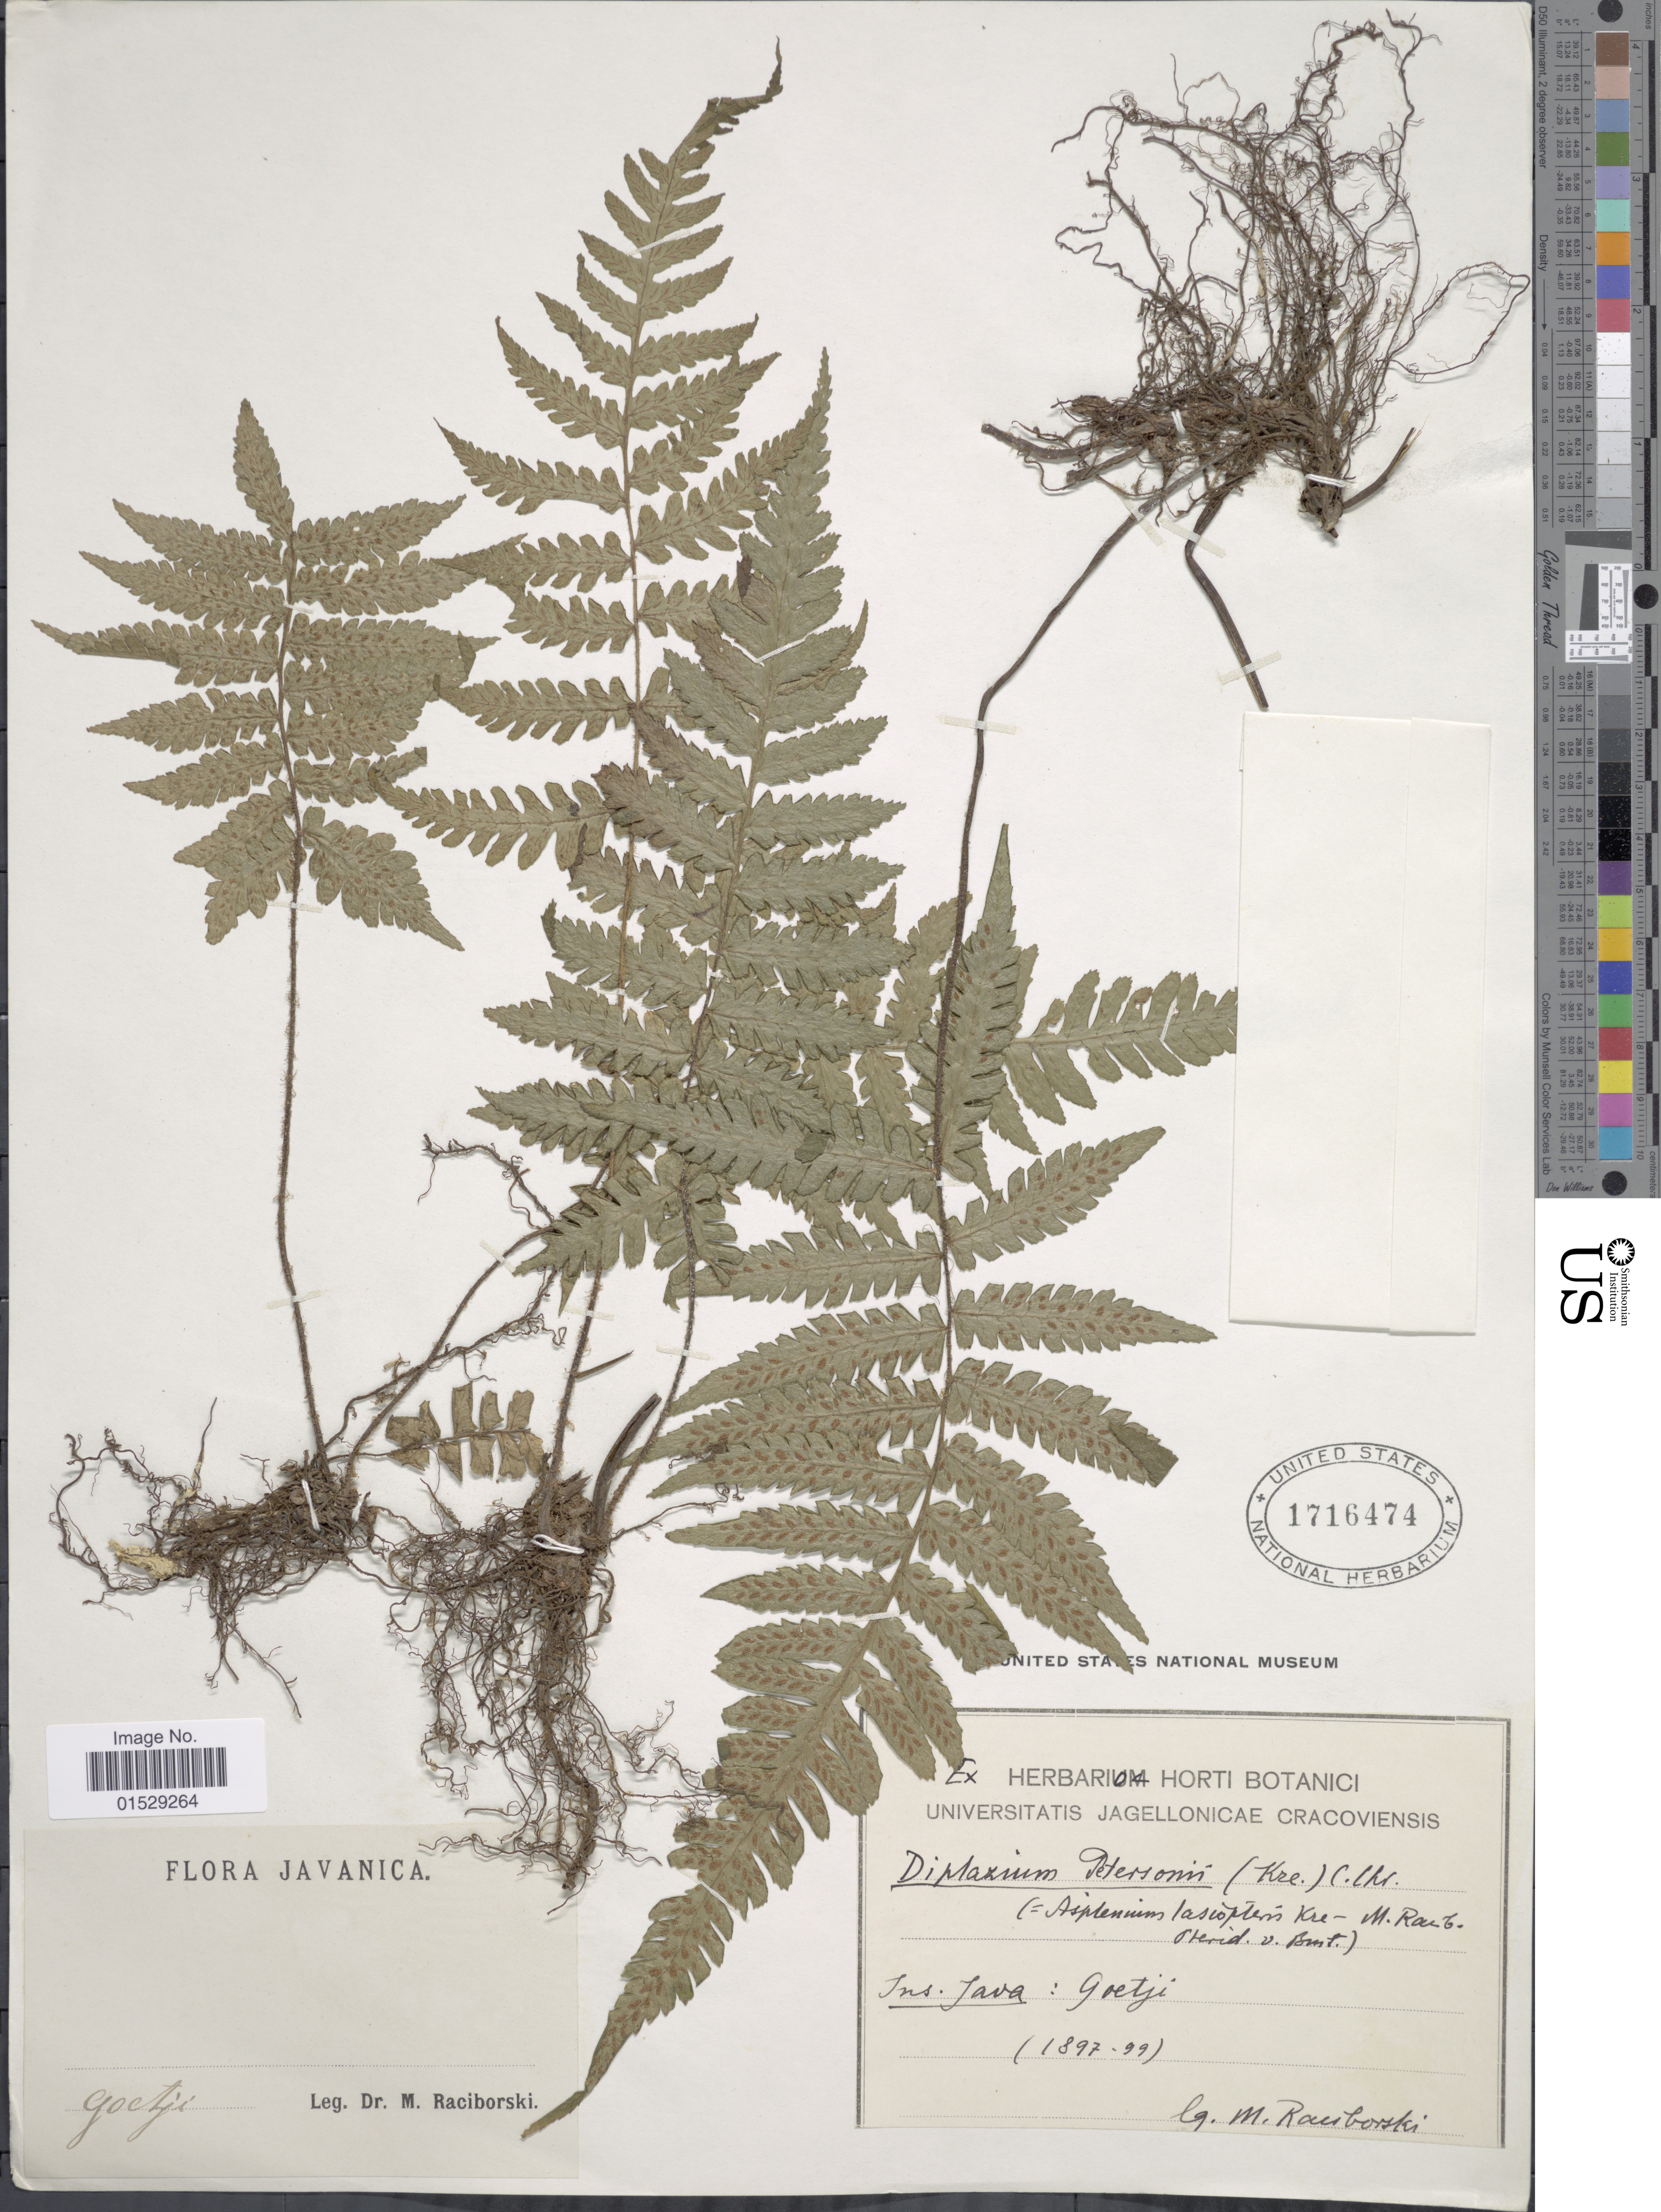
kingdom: Plantae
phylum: Tracheophyta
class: Polypodiopsida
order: Polypodiales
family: Athyriaceae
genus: Deparia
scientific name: Deparia petersenii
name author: (Kunze) M. Kato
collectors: M. Raciborski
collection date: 1897/1899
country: Indonesia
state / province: Java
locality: Javanica, Ins. Java: Goetji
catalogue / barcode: US 1716474